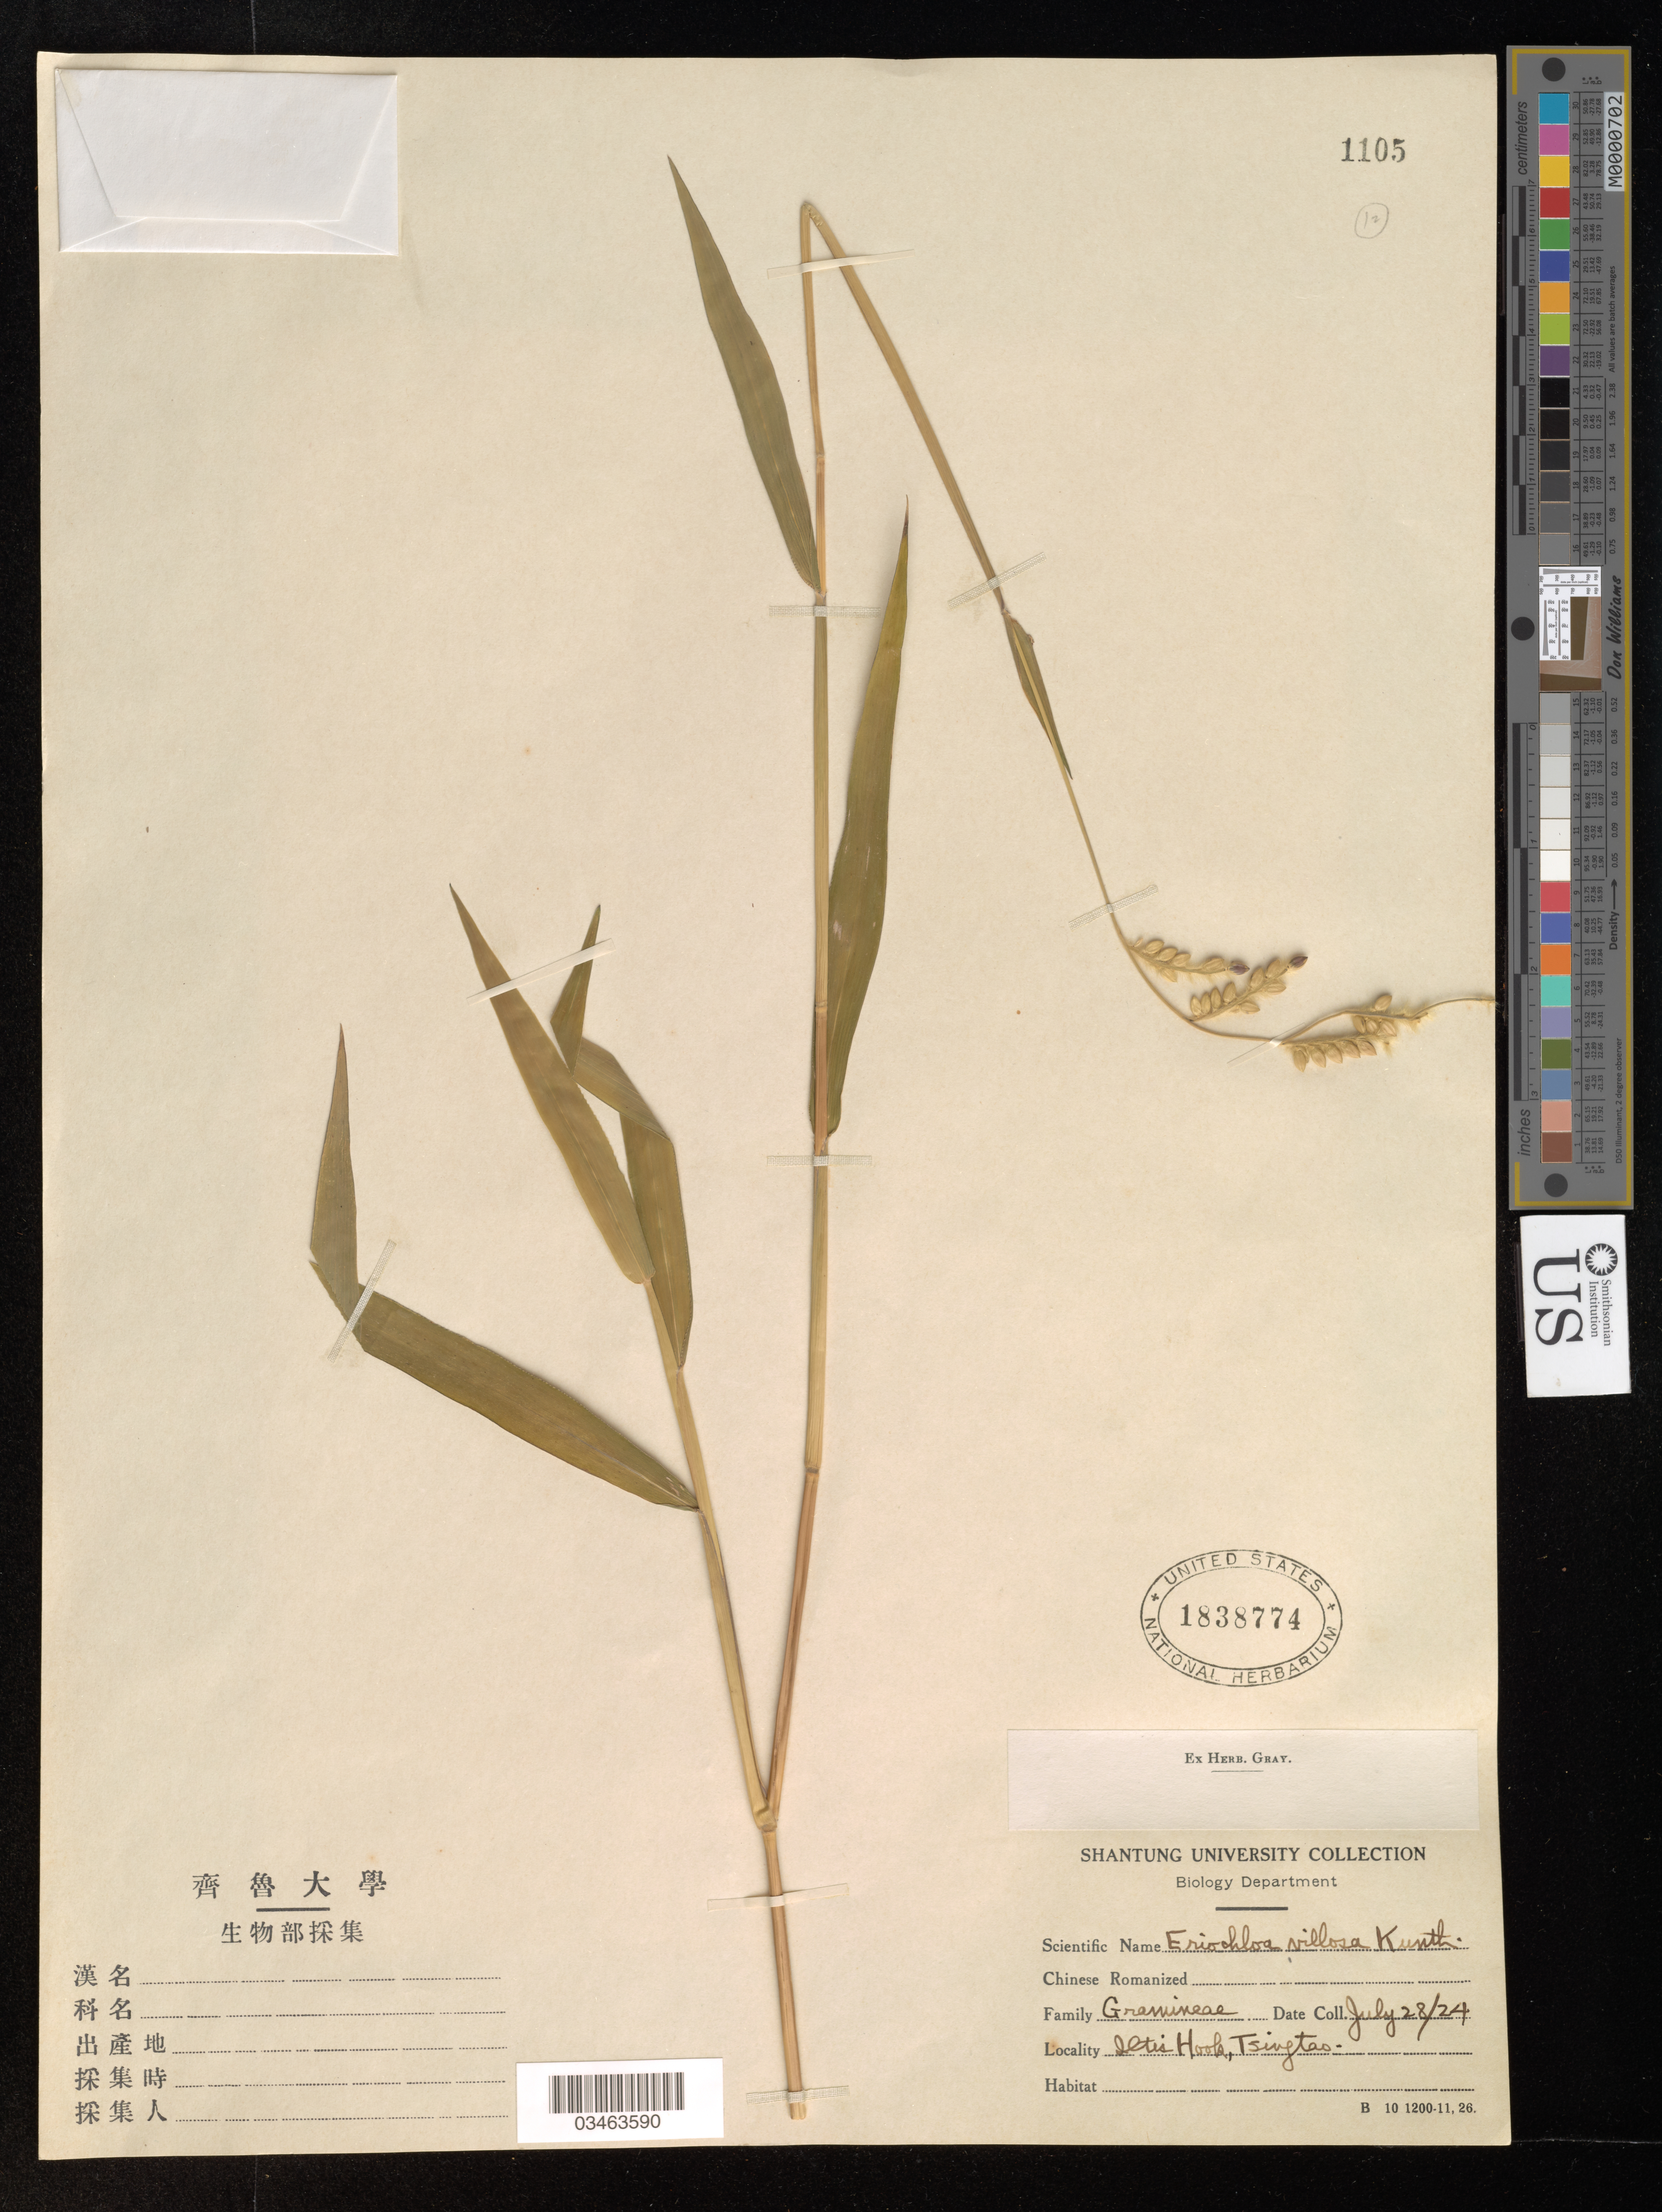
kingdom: Plantae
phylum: Tracheophyta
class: Liliopsida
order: Poales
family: Poaceae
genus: Eriochloa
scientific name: Eriochloa villosa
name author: (Thunb.) Kunth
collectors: Shantung University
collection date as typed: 28 7 24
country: China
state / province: Shandong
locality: Iltis Hook, Tsingtao. (太平角, Iltis Huk)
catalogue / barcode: US 1838774